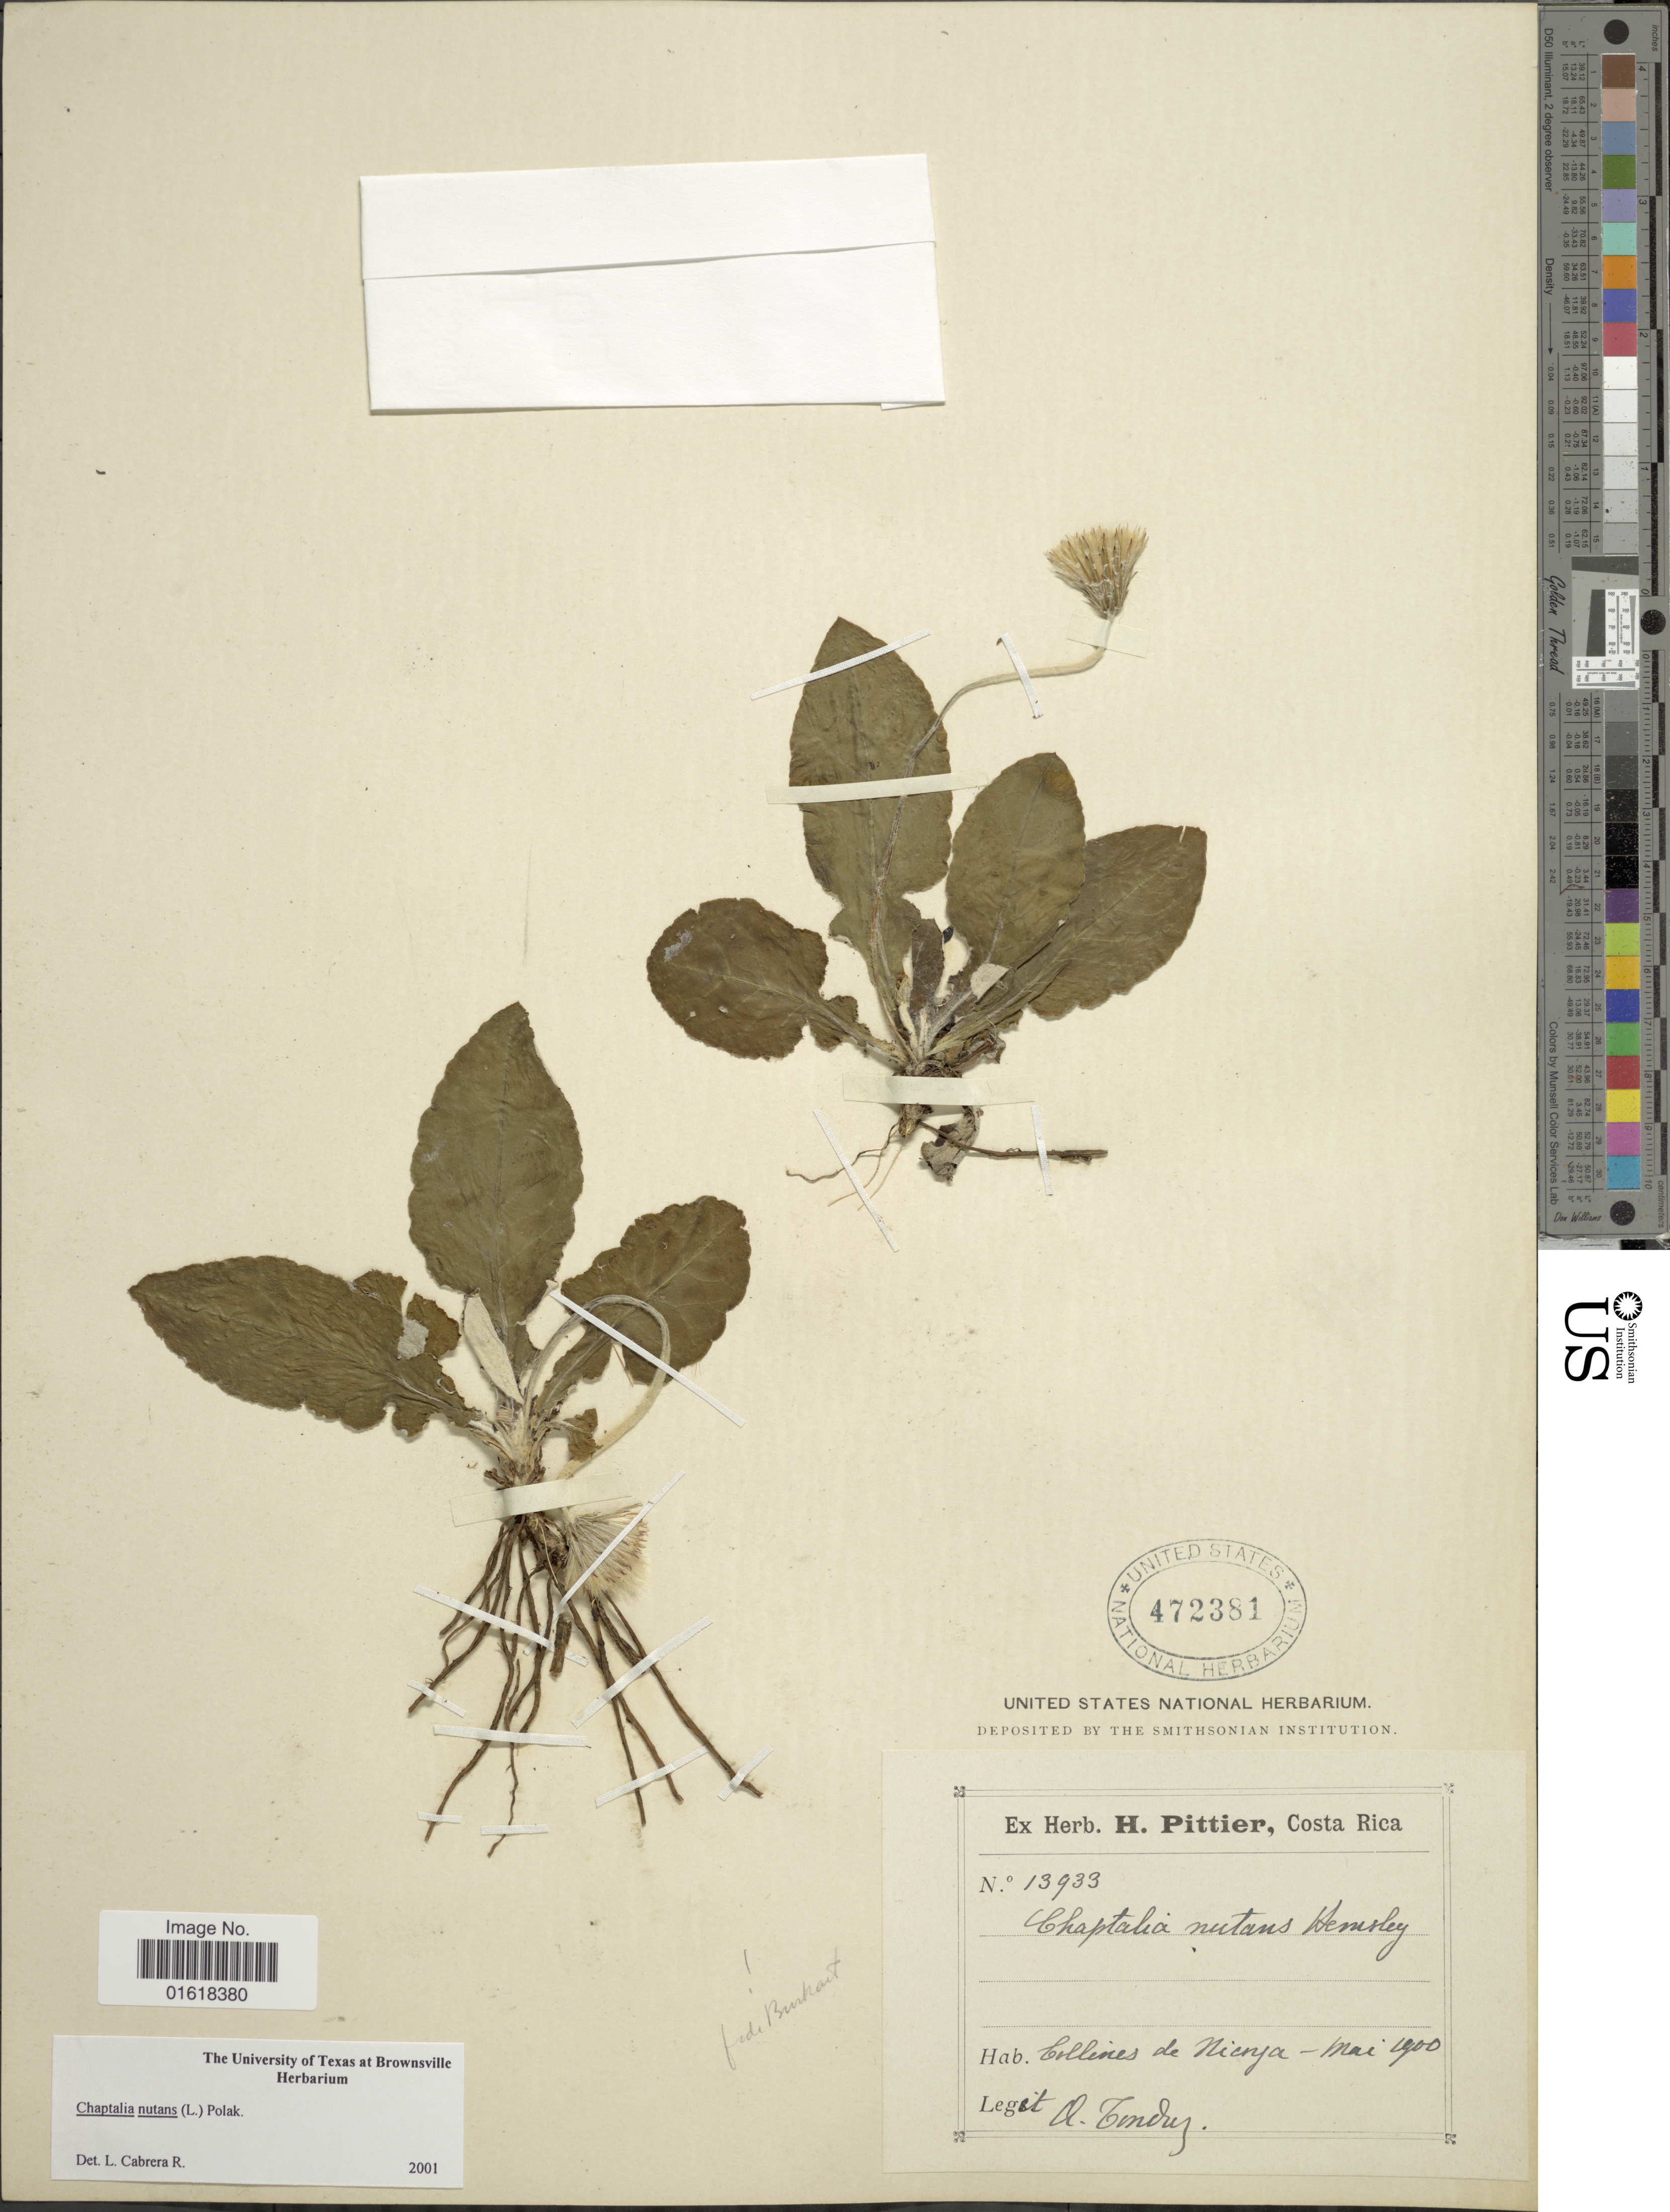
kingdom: Plantae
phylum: Tracheophyta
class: Magnoliopsida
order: Asterales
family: Asteraceae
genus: Chaptalia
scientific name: Chaptalia nutans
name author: (L.) Pol.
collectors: A. Tonduz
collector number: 13933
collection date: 1900-05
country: Costa Rica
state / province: Guanacaste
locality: Collines de Nicoya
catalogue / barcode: US 472381